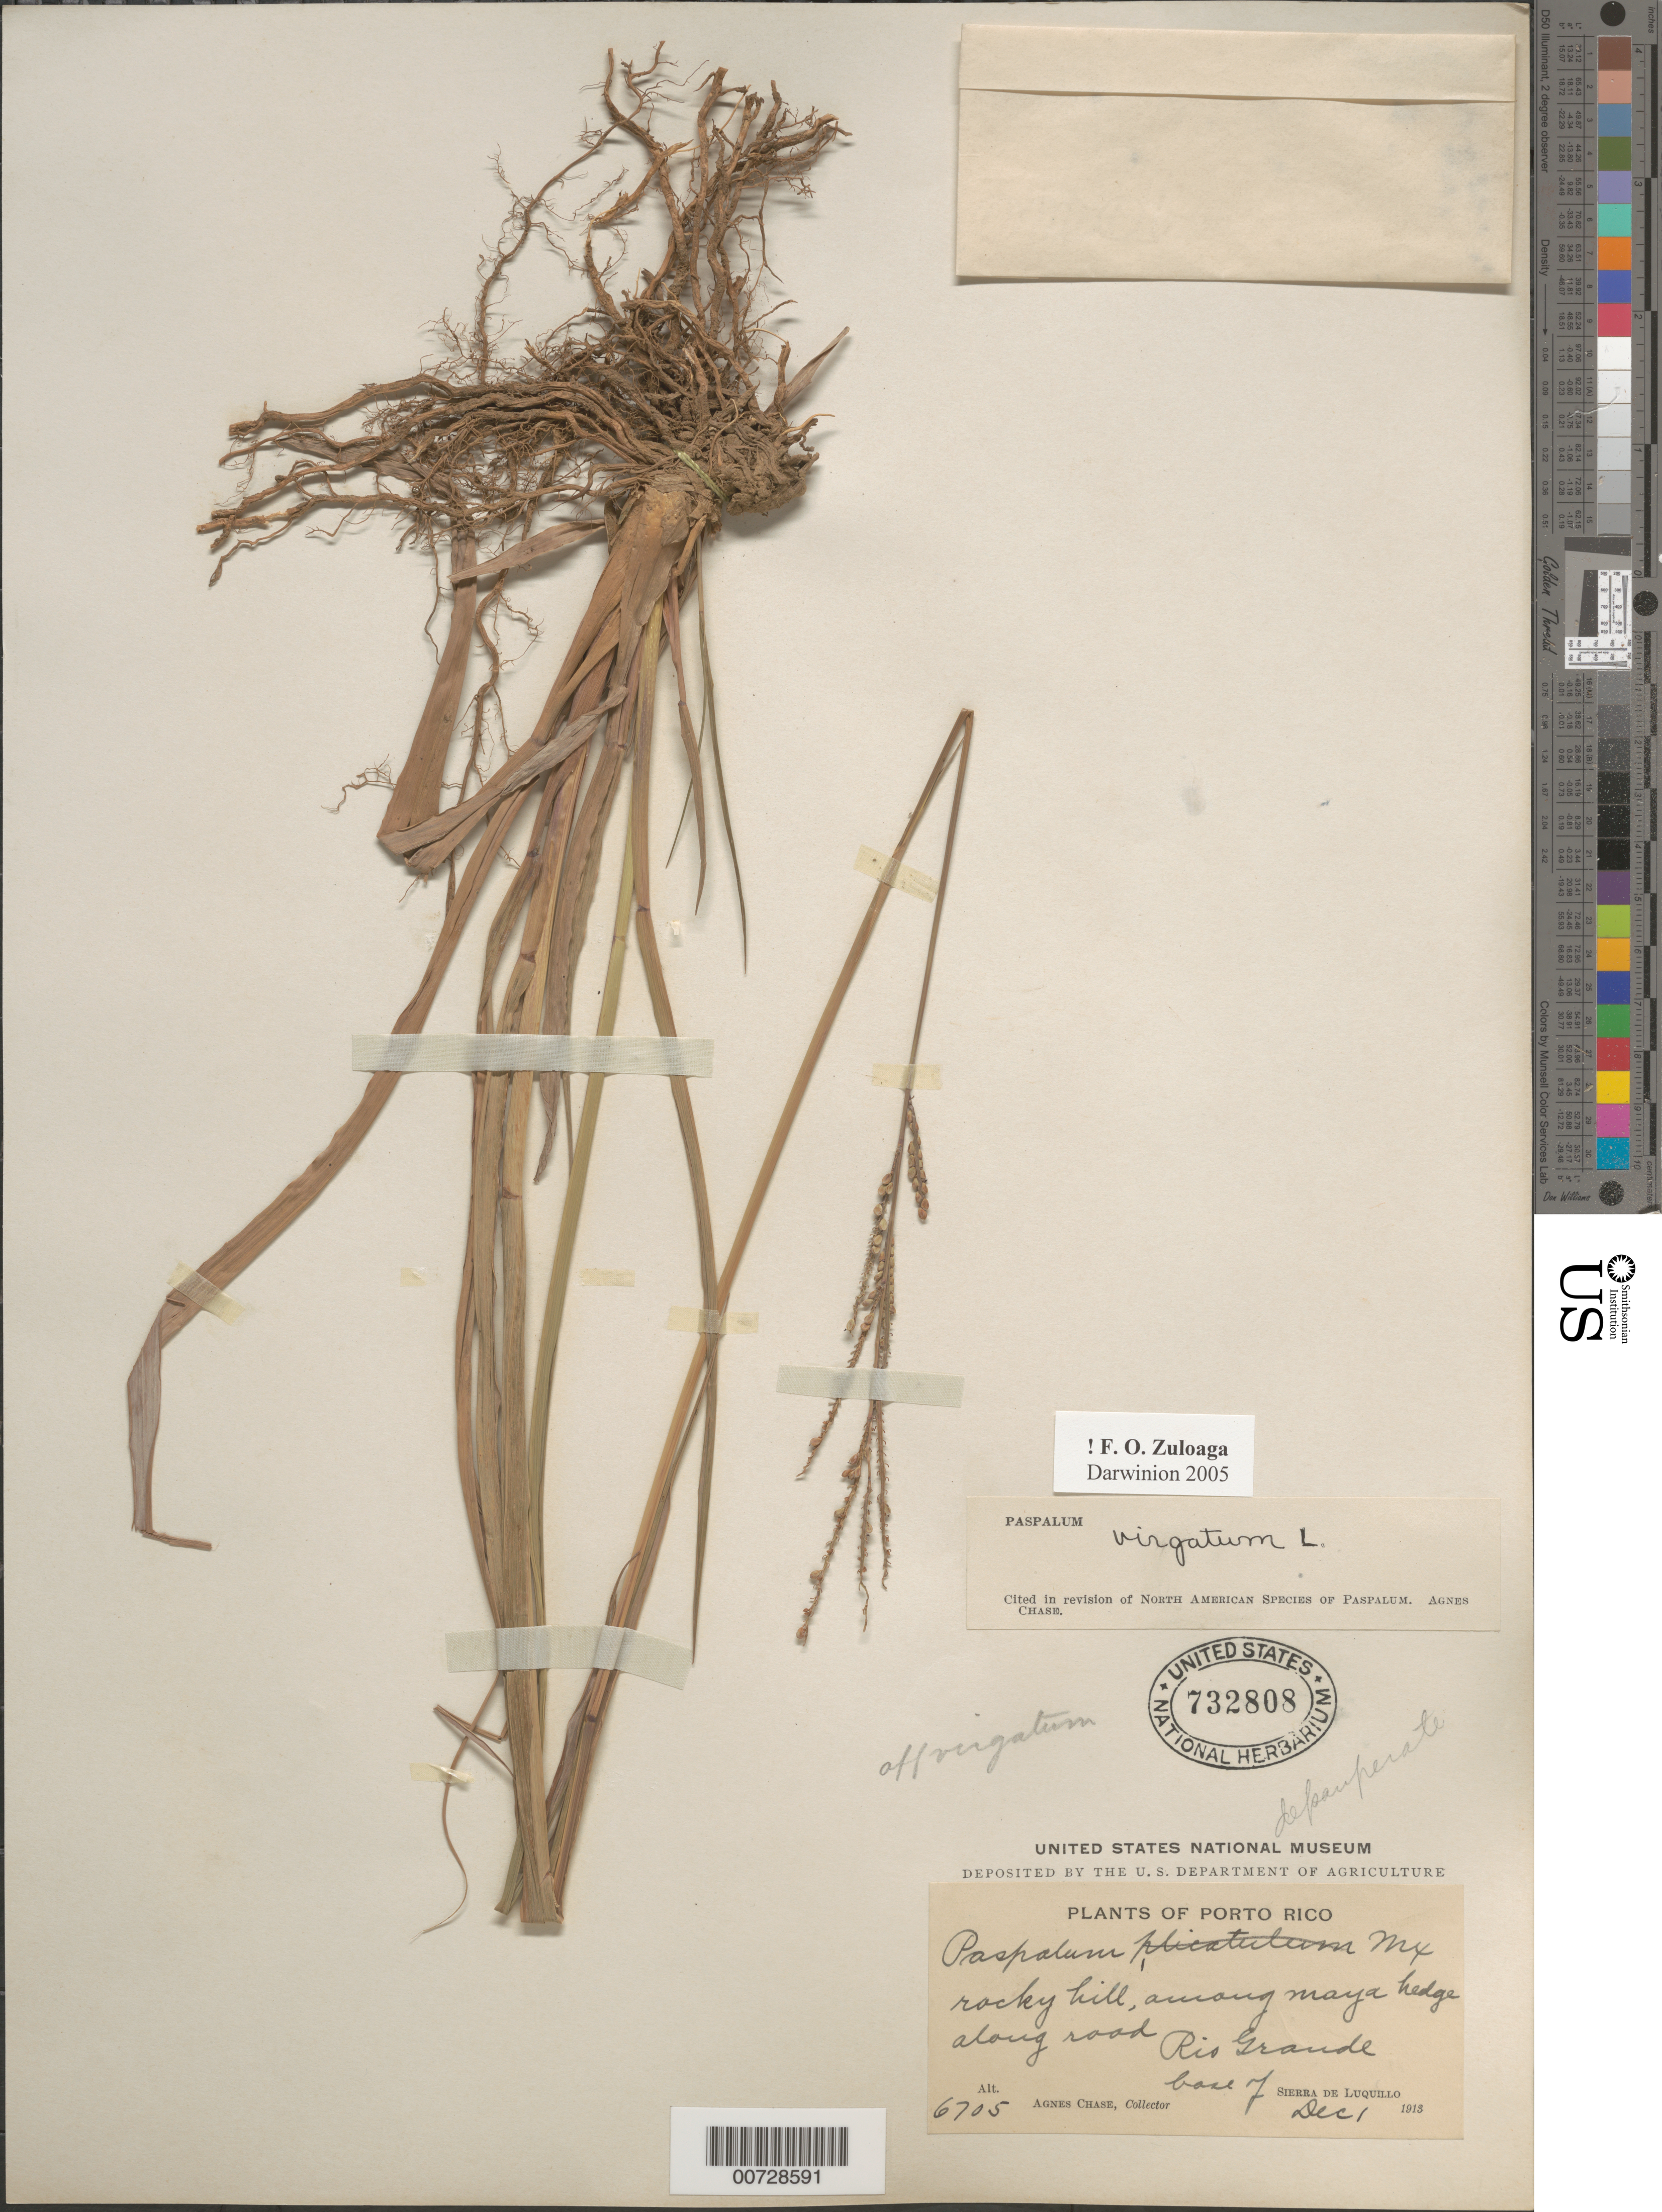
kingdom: Plantae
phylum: Tracheophyta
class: Liliopsida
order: Poales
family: Poaceae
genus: Paspalum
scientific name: Paspalum virgatum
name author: L.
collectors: A. Chase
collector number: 6705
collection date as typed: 01 Dec 1913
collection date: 1913-12-01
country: Puerto Rico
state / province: Luquillo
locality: Rio Grande, Base of Sierra de Luquillo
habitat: Rocky hill, among maya hedge along road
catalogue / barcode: US 732808